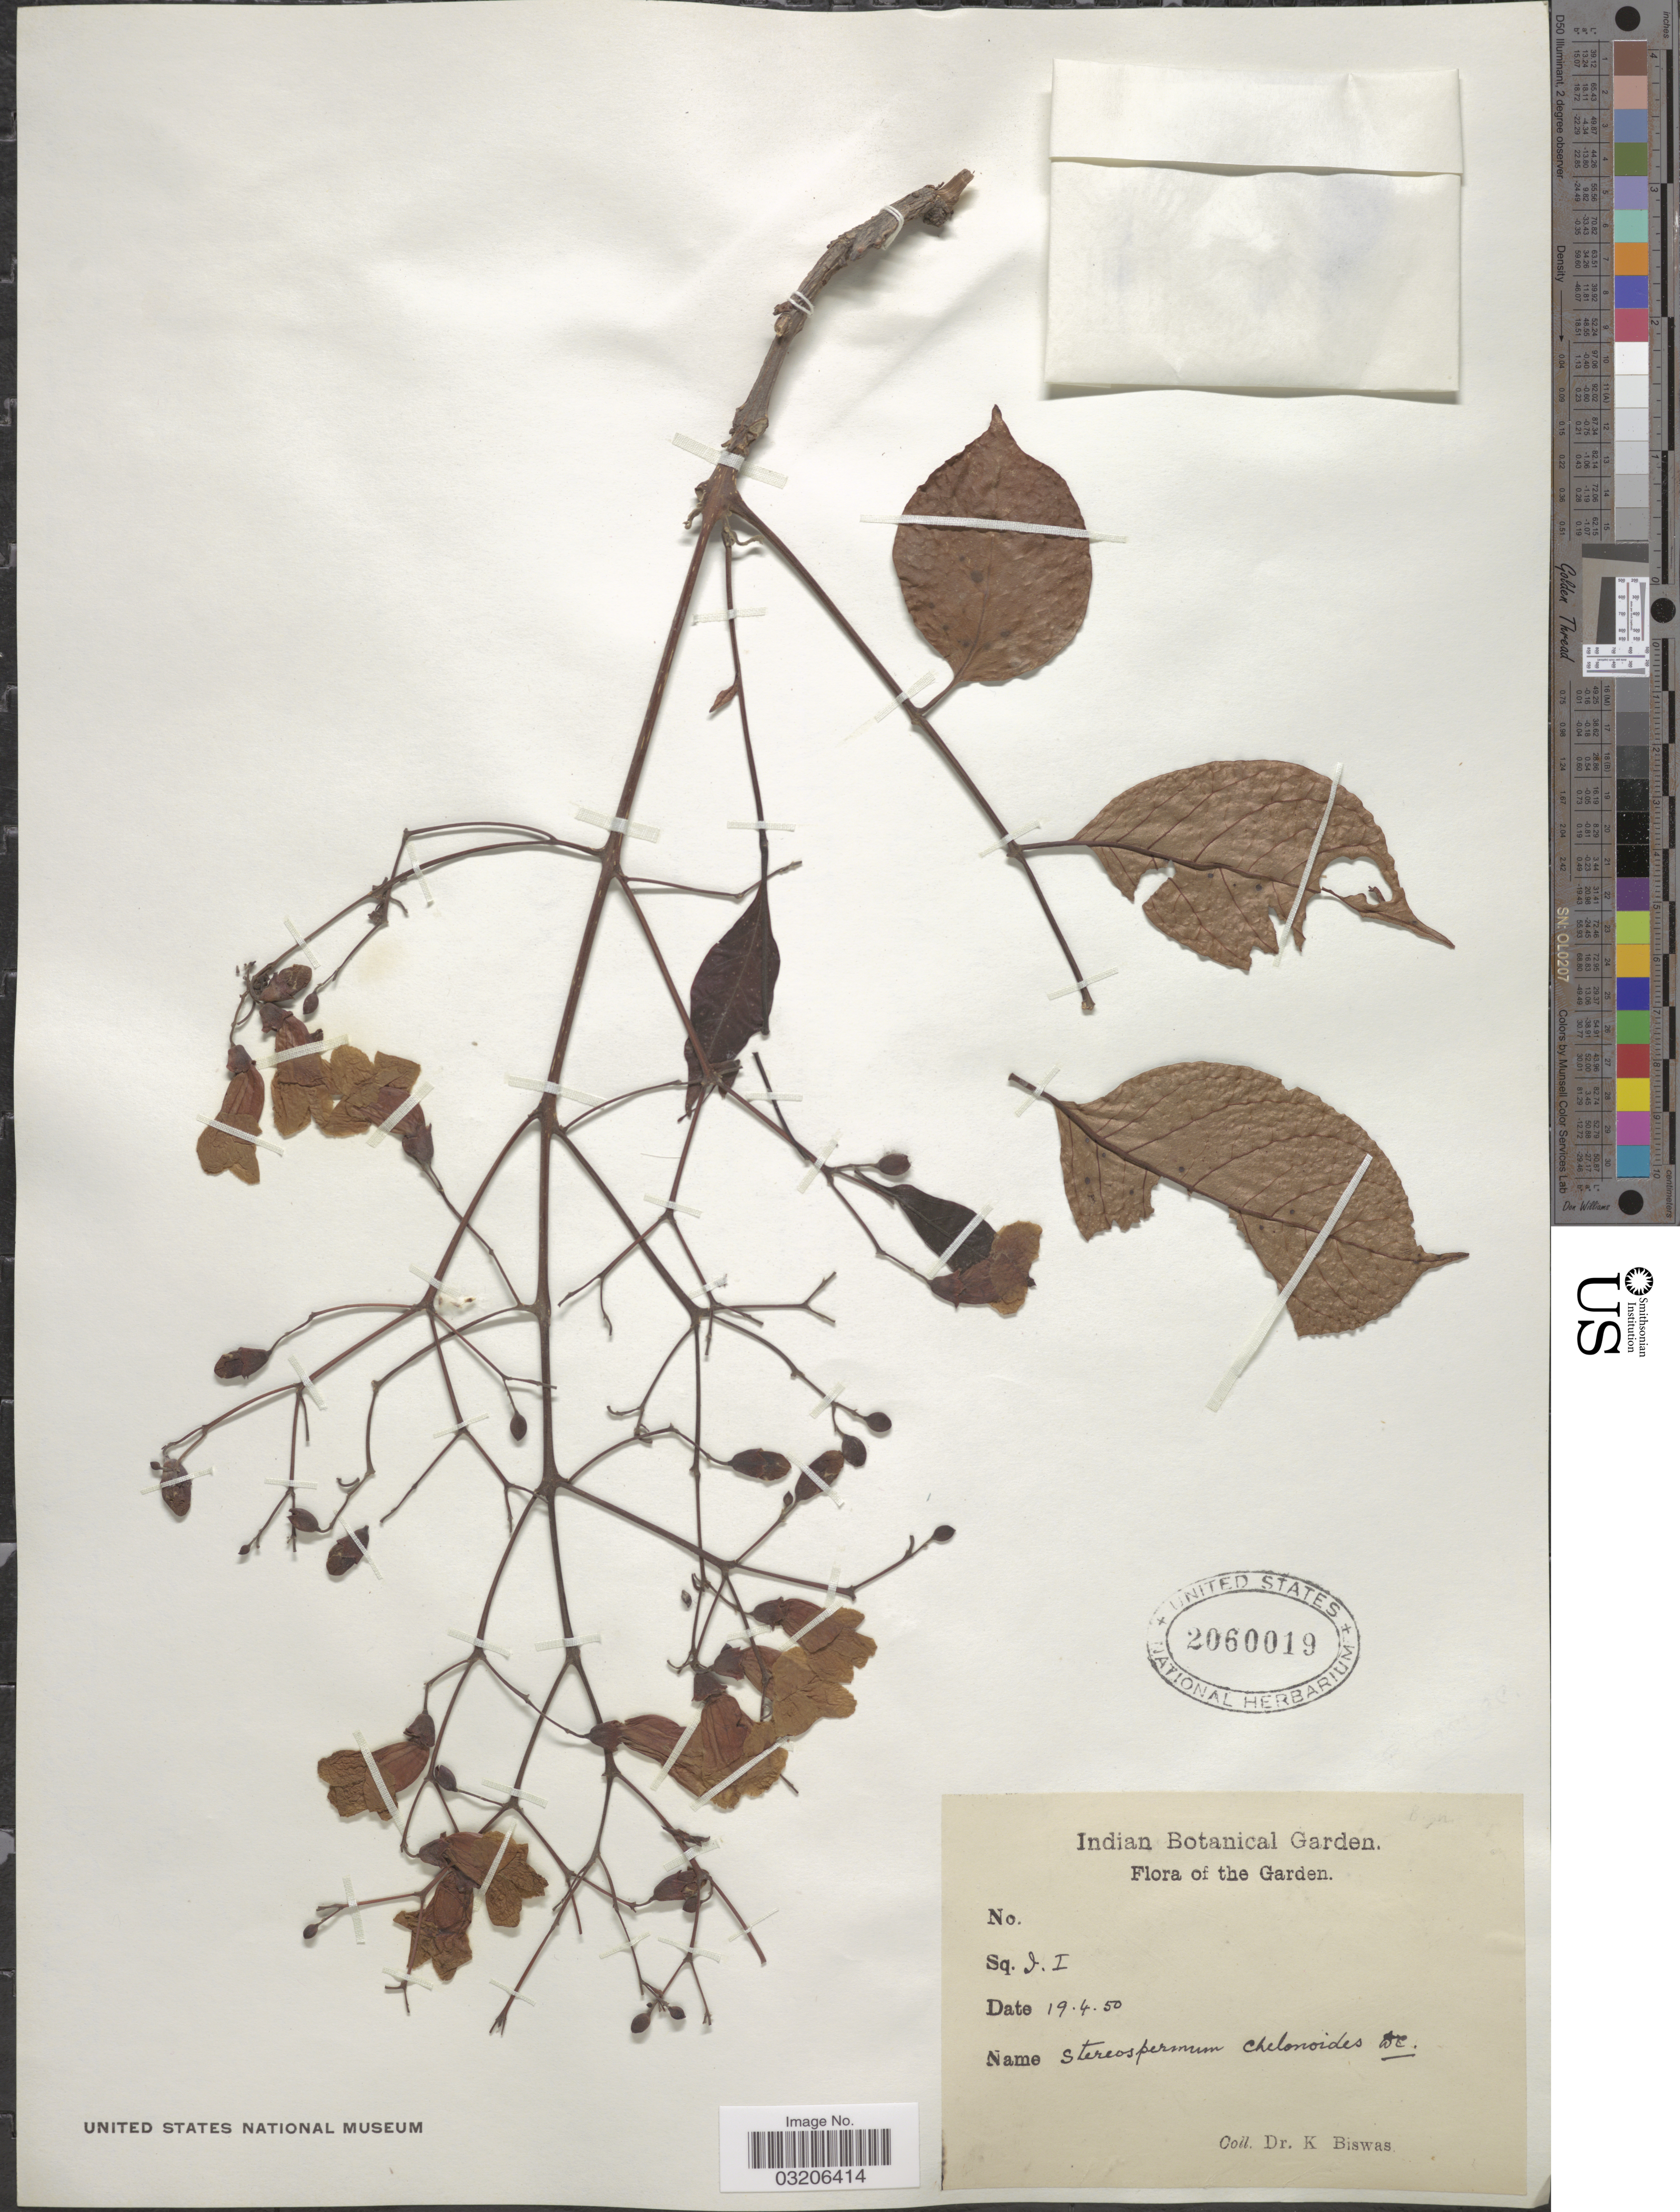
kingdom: Plantae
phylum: Tracheophyta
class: Magnoliopsida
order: Lamiales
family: Bignoniaceae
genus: Stereospermum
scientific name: Stereospermum chelonoides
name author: DC.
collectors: K. Biswas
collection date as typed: Transcribed d/m/y: 19/4/50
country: India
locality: The Garden.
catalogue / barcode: US 2060019